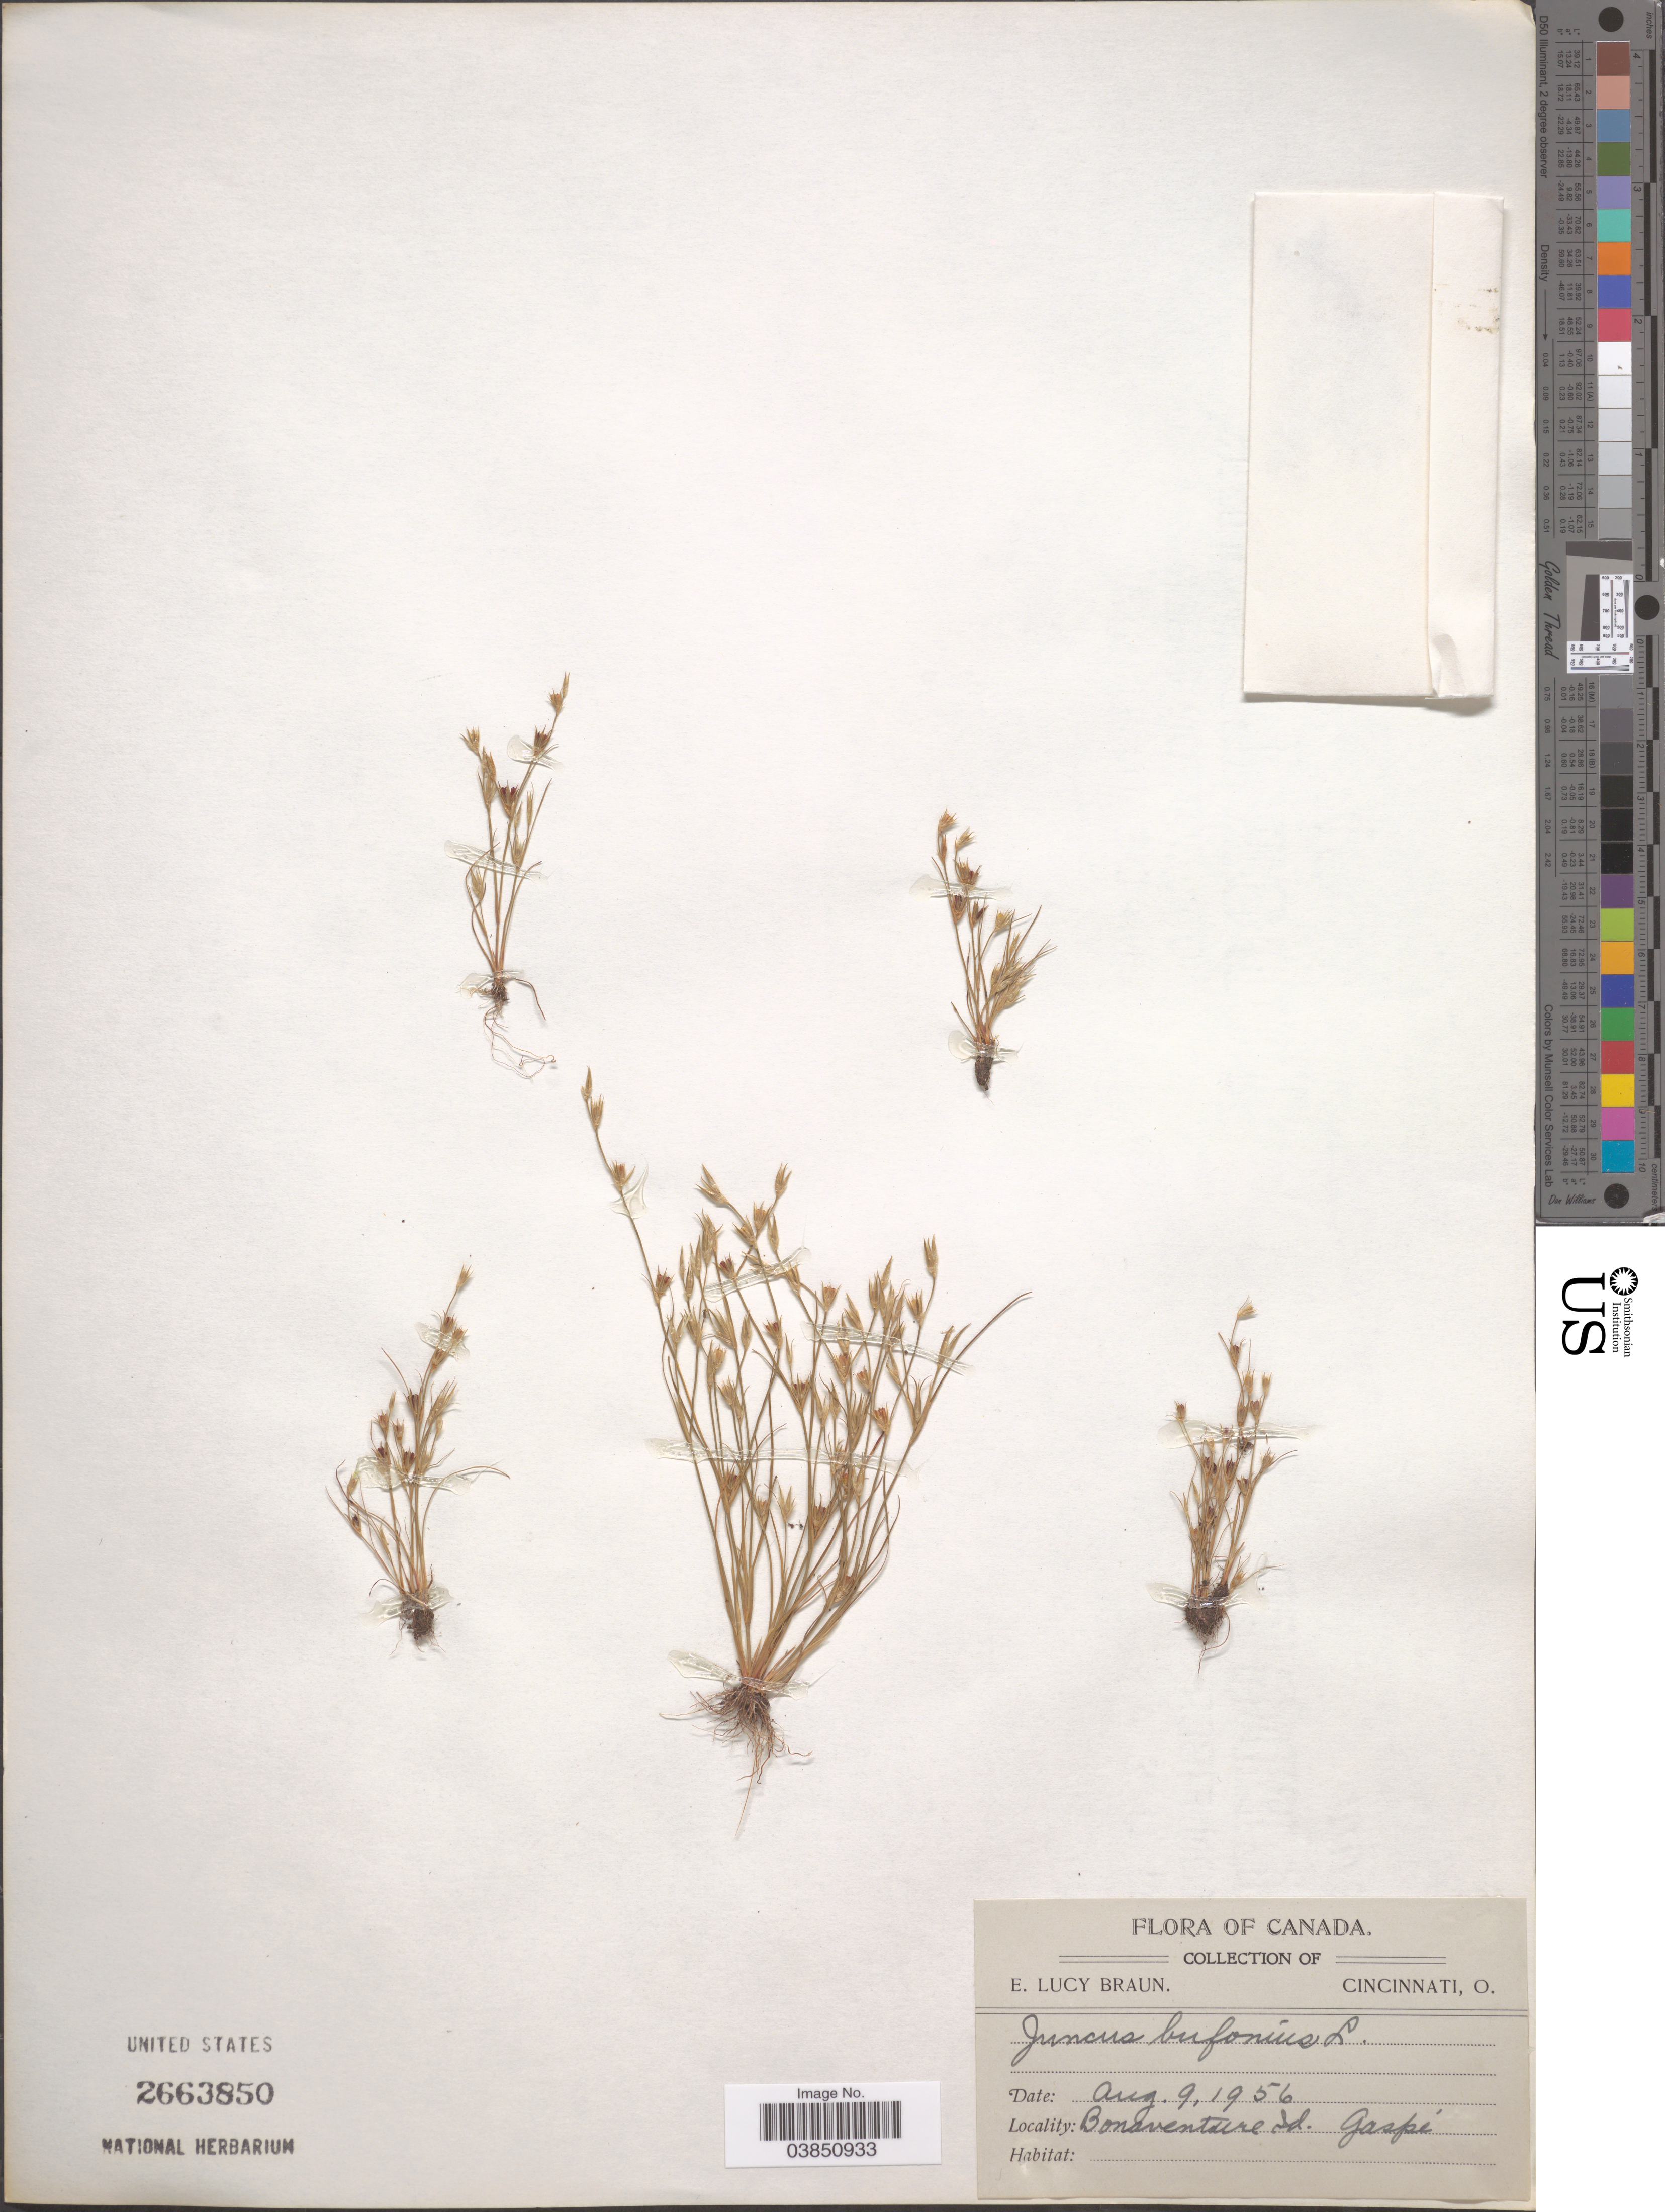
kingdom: Plantae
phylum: Tracheophyta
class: Liliopsida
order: Poales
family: Juncaceae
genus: Juncus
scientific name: Juncus bufonius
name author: L.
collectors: E. L. Braun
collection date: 1956-08-09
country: United States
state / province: Ohio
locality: Bonaventure Id. Gaspé.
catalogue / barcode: US 2663850